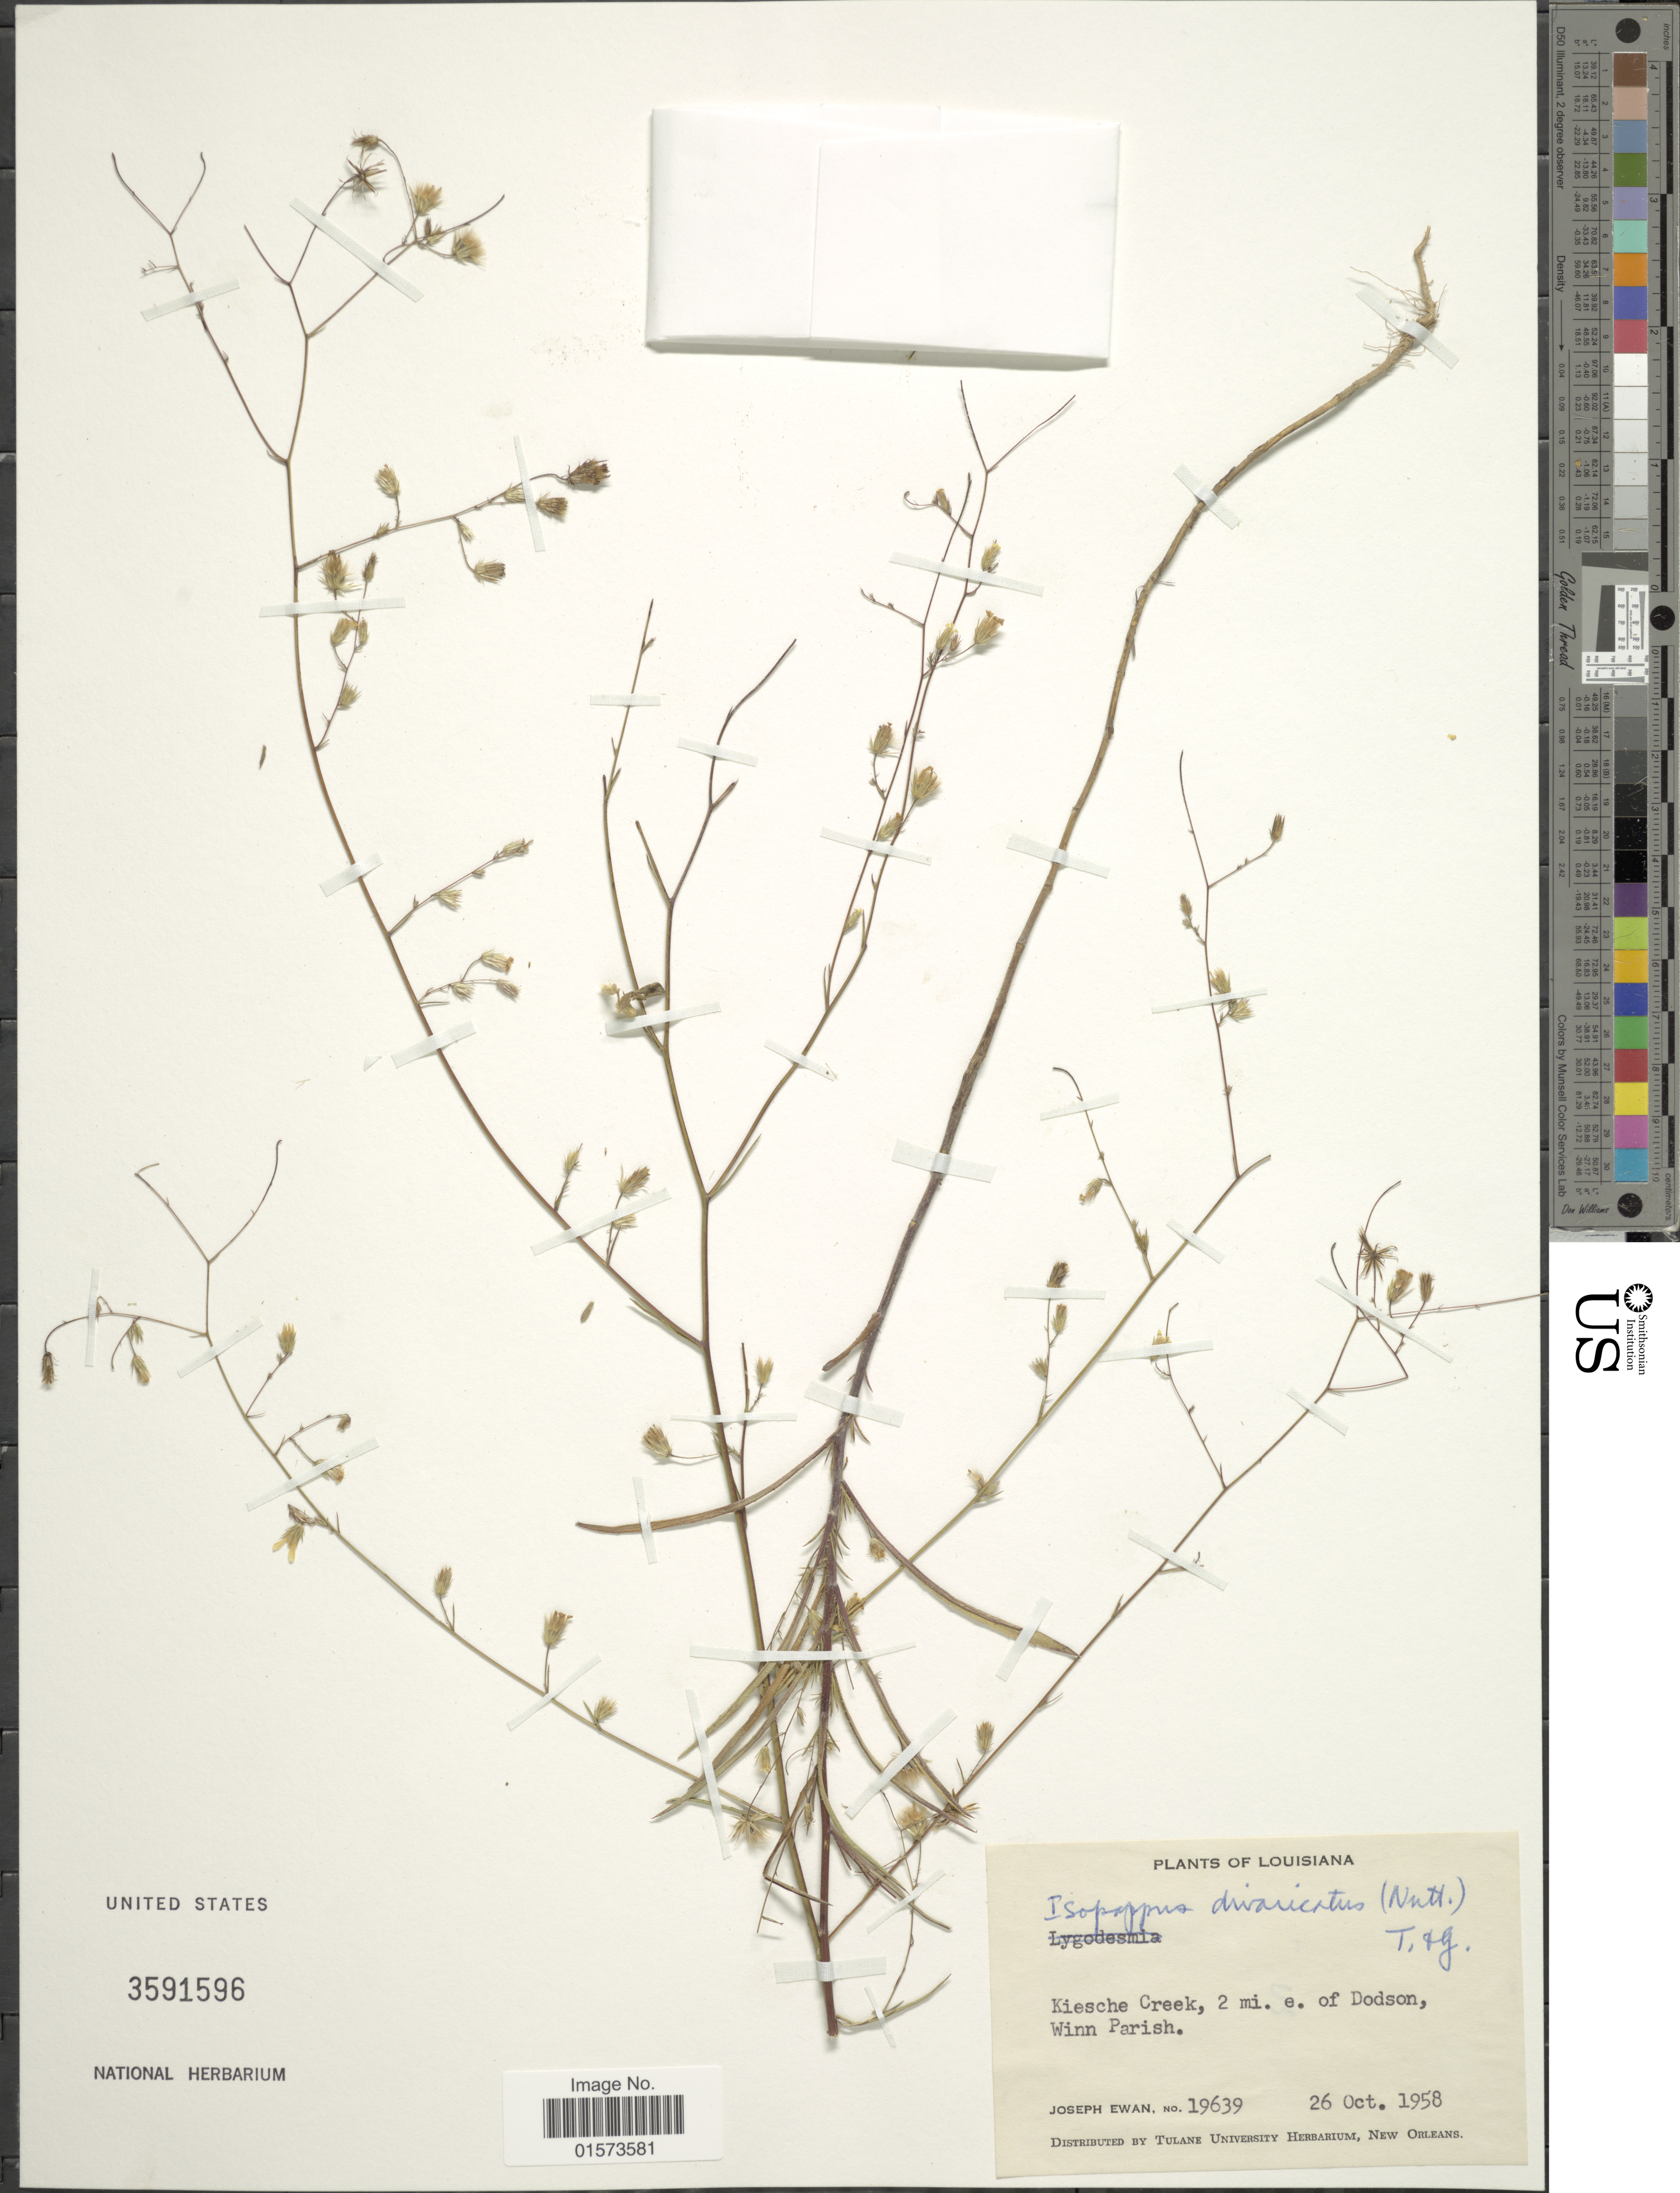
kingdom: Plantae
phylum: Tracheophyta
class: Magnoliopsida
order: Asterales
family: Asteraceae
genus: Croptilon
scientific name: Croptilon divaricatum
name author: (Nutt.) Raf.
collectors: J. A. Ewan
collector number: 19639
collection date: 1958-10-26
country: United States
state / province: Louisiana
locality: Kiesche Cree, 2 mi. e. of Dodson, Winn Parish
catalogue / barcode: US 3591596